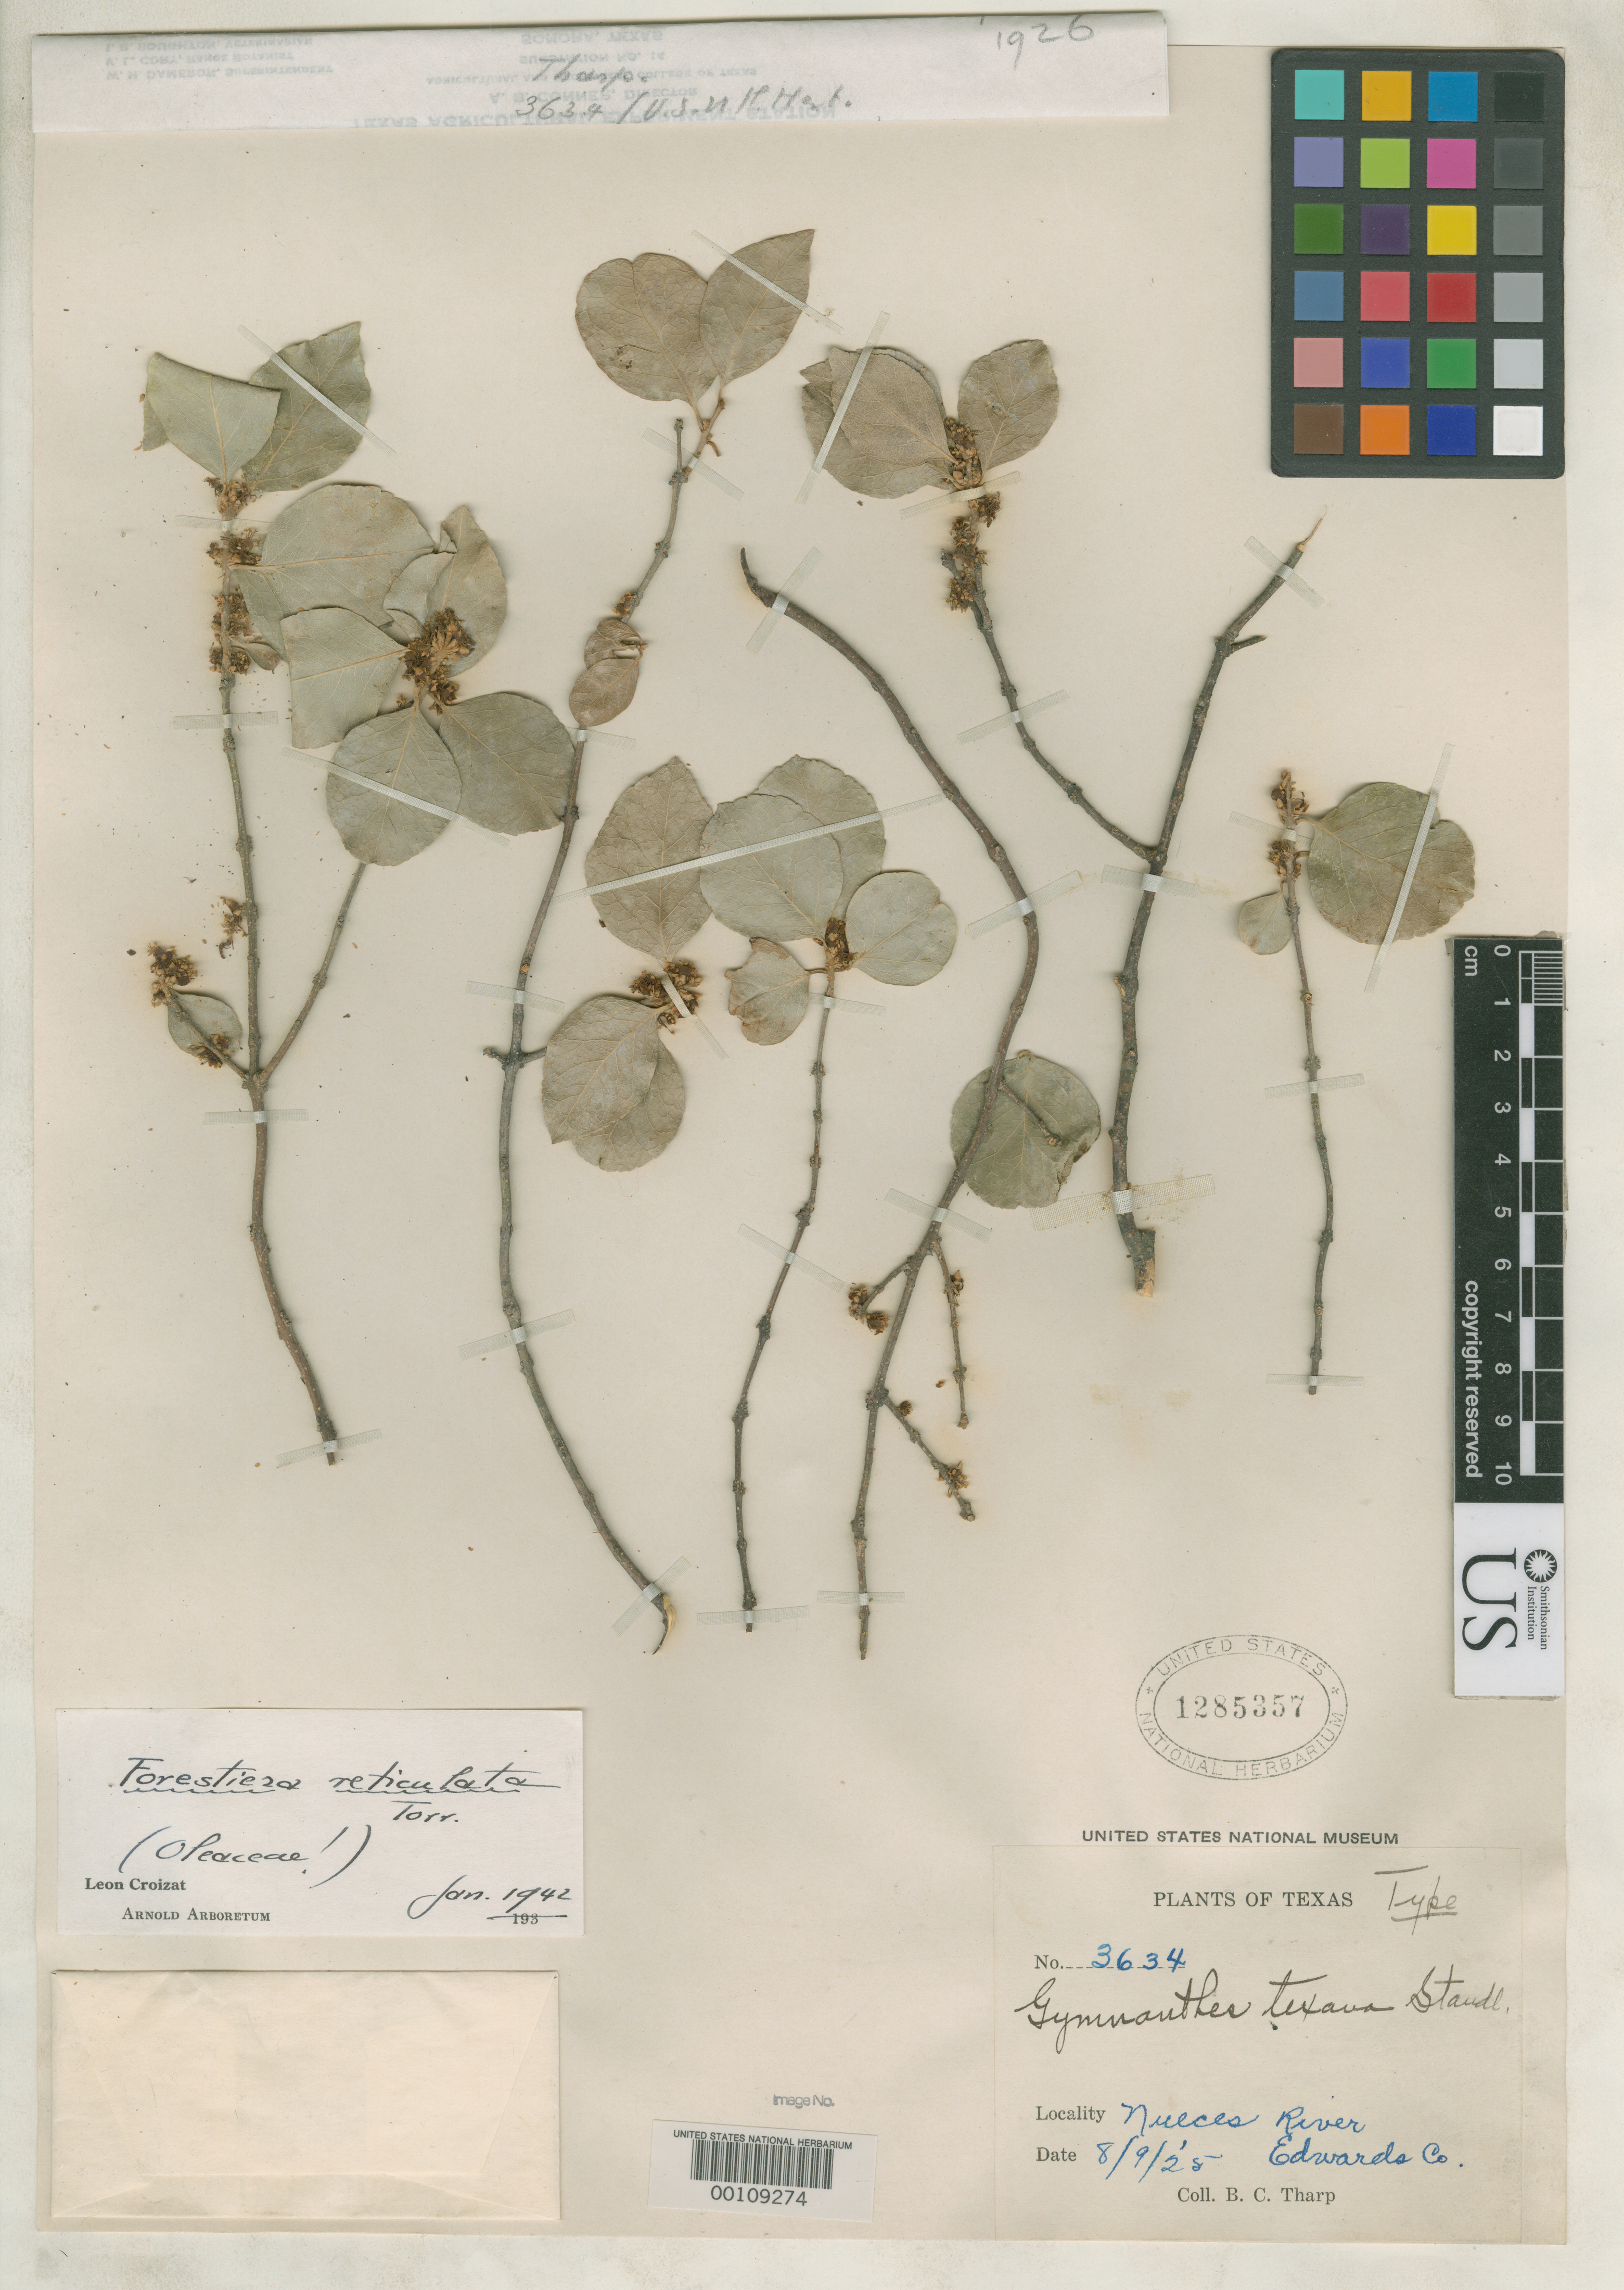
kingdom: Plantae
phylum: Tracheophyta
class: Magnoliopsida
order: Malpighiales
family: Euphorbiaceae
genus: Gymnanthes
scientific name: Gymnanthes texana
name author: Standl.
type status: Holotype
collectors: B. C. Tharp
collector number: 3634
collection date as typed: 09 Aug 1925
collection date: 1925-08-09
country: United States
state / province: Texas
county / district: Edwards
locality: Nueces River.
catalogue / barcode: US 1285357